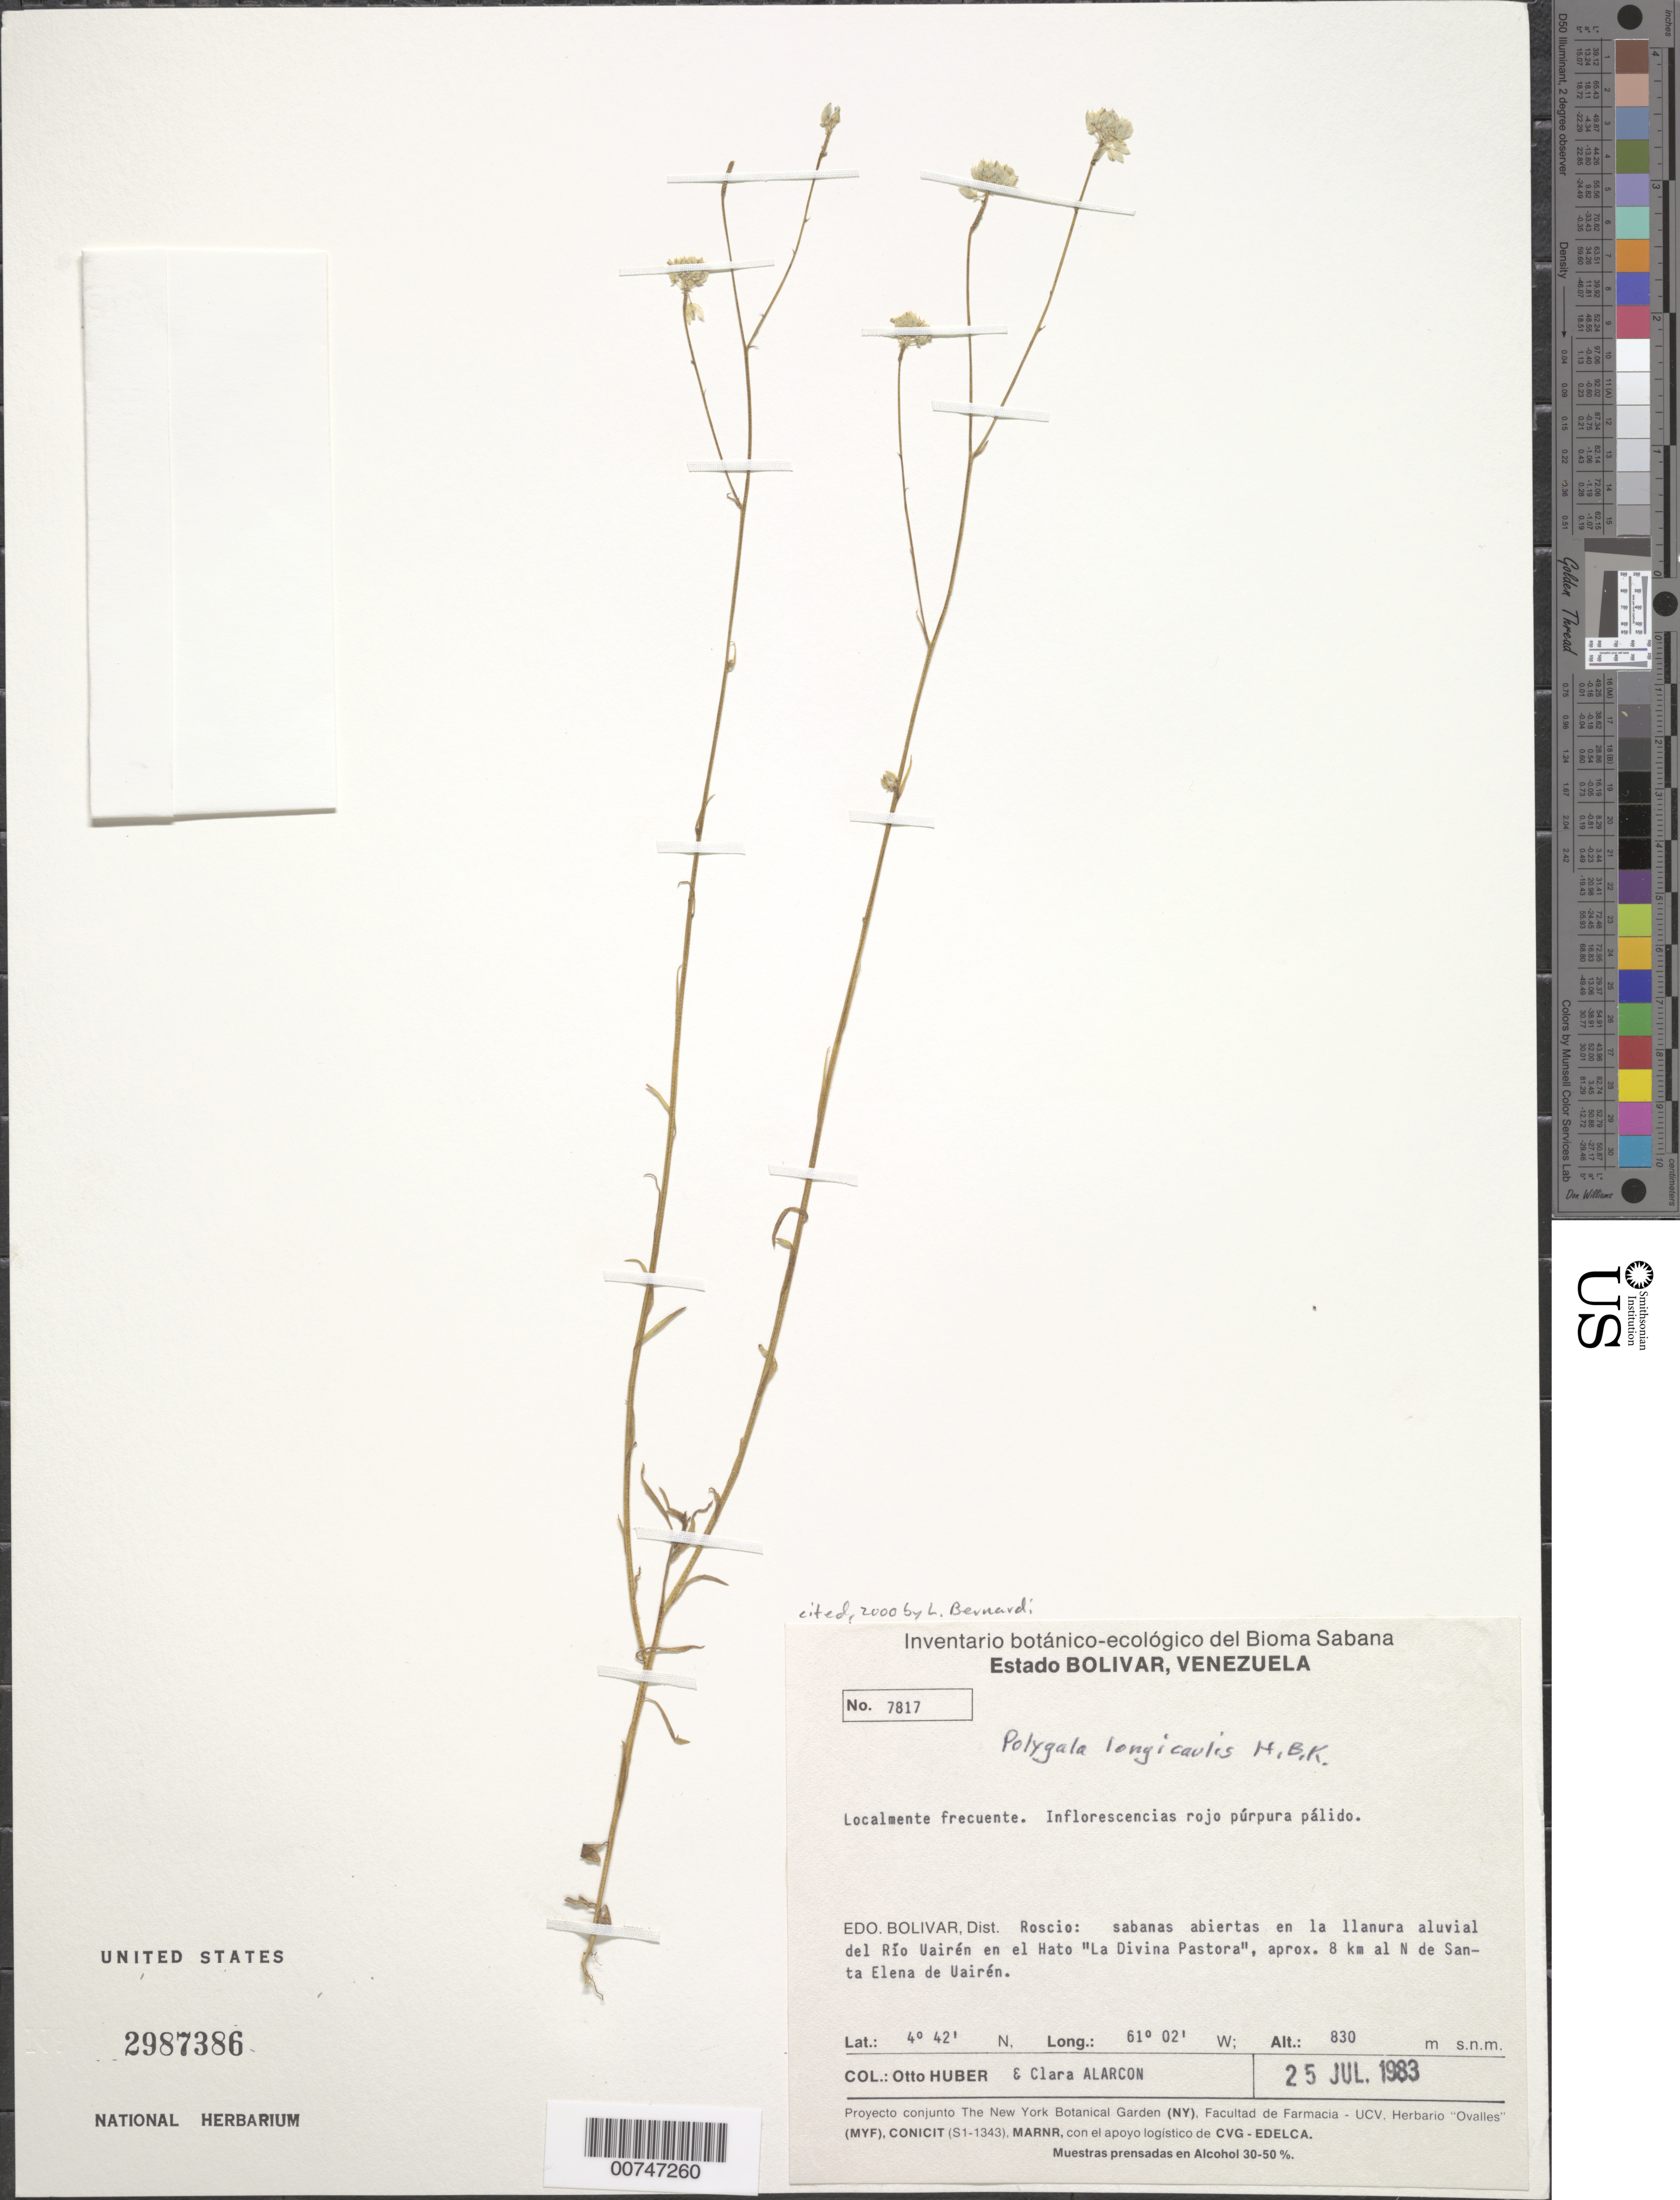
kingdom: Plantae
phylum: Tracheophyta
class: Magnoliopsida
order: Fabales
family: Polygalaceae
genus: Polygala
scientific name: Polygala longicaulis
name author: Kunth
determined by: Bernardi, L.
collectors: O. Huber & C. Alarcon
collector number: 7817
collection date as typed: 25-Jul-83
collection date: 1983-07-25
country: Venezuela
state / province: Bolívar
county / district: Roscio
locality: Río Uairen en el Hato "La Divina Pastora", aprox 8 km al N de Santa Elena de Uairen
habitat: Sabanas abiertas en la llanura aluvial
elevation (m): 830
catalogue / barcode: US 2987386